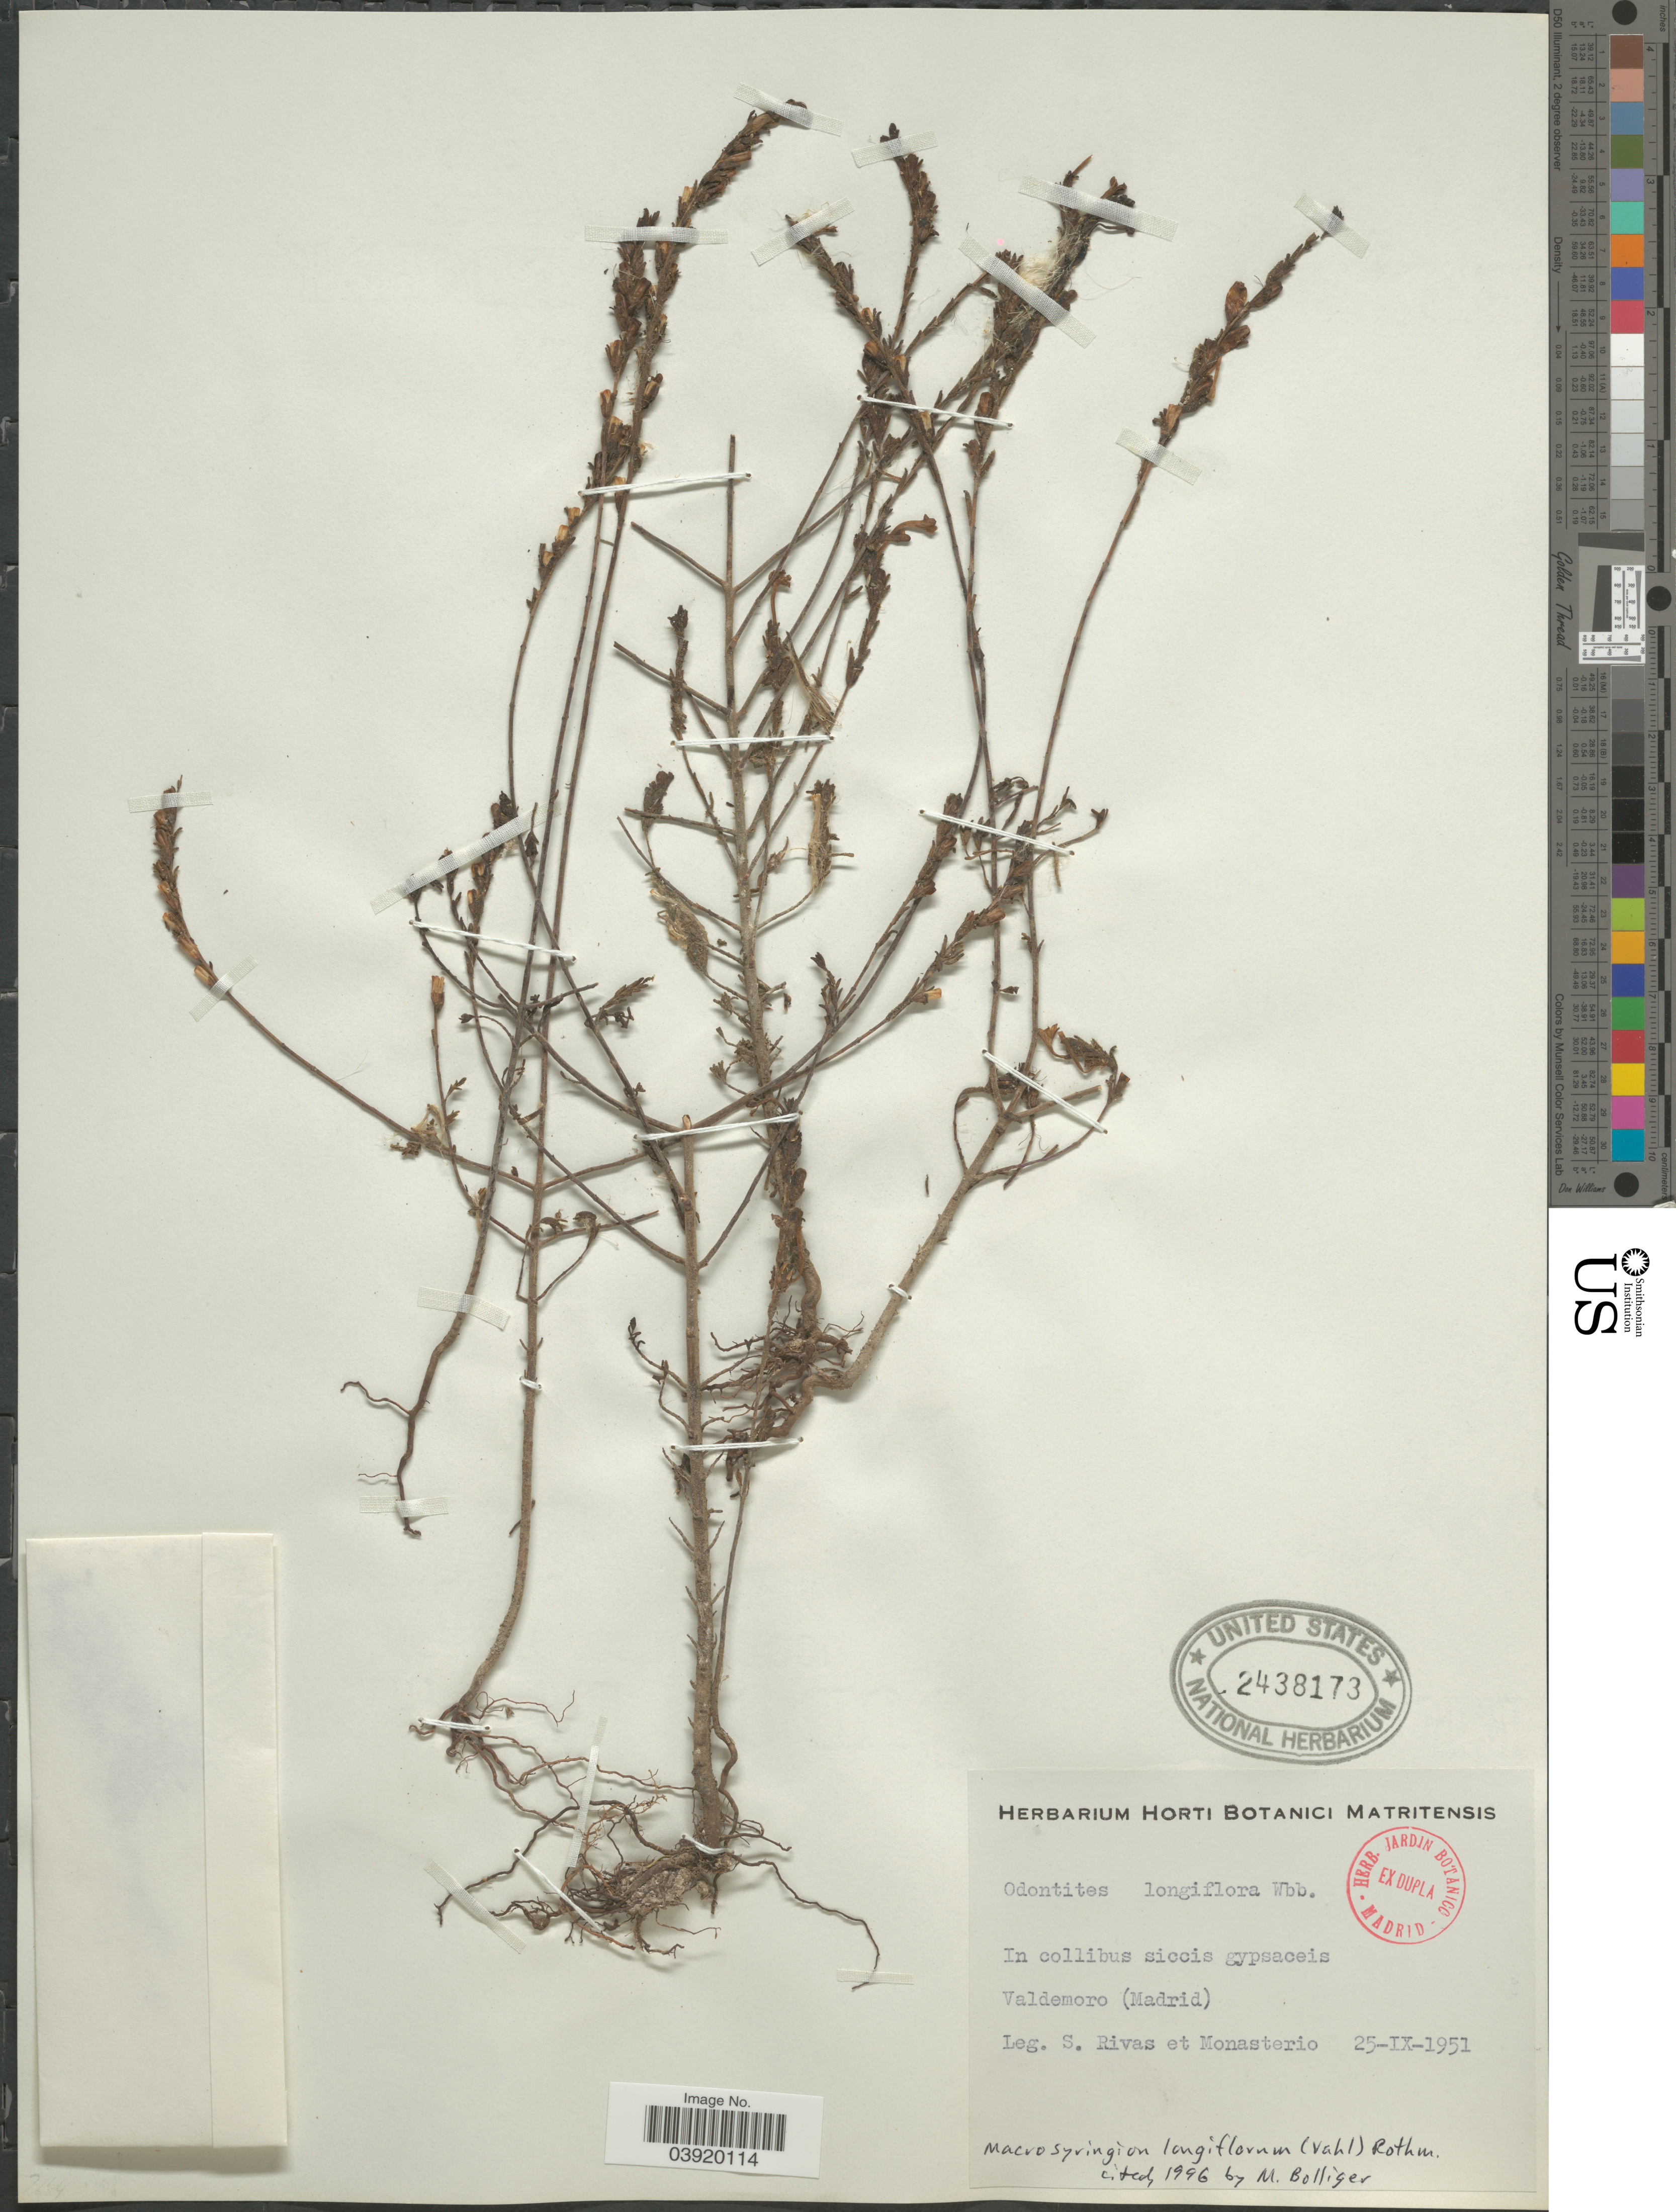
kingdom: Plantae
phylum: Tracheophyta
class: Magnoliopsida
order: Lamiales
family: Orobanchaceae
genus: Macrosyringion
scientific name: Macrosyringion longiflorum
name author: (Vahl) Rothm.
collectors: S. Rivas & Monasterio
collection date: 1951-09-25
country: Spain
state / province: Madrid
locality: In collibus gypsaceis Valdemoro.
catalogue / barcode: US 2438173